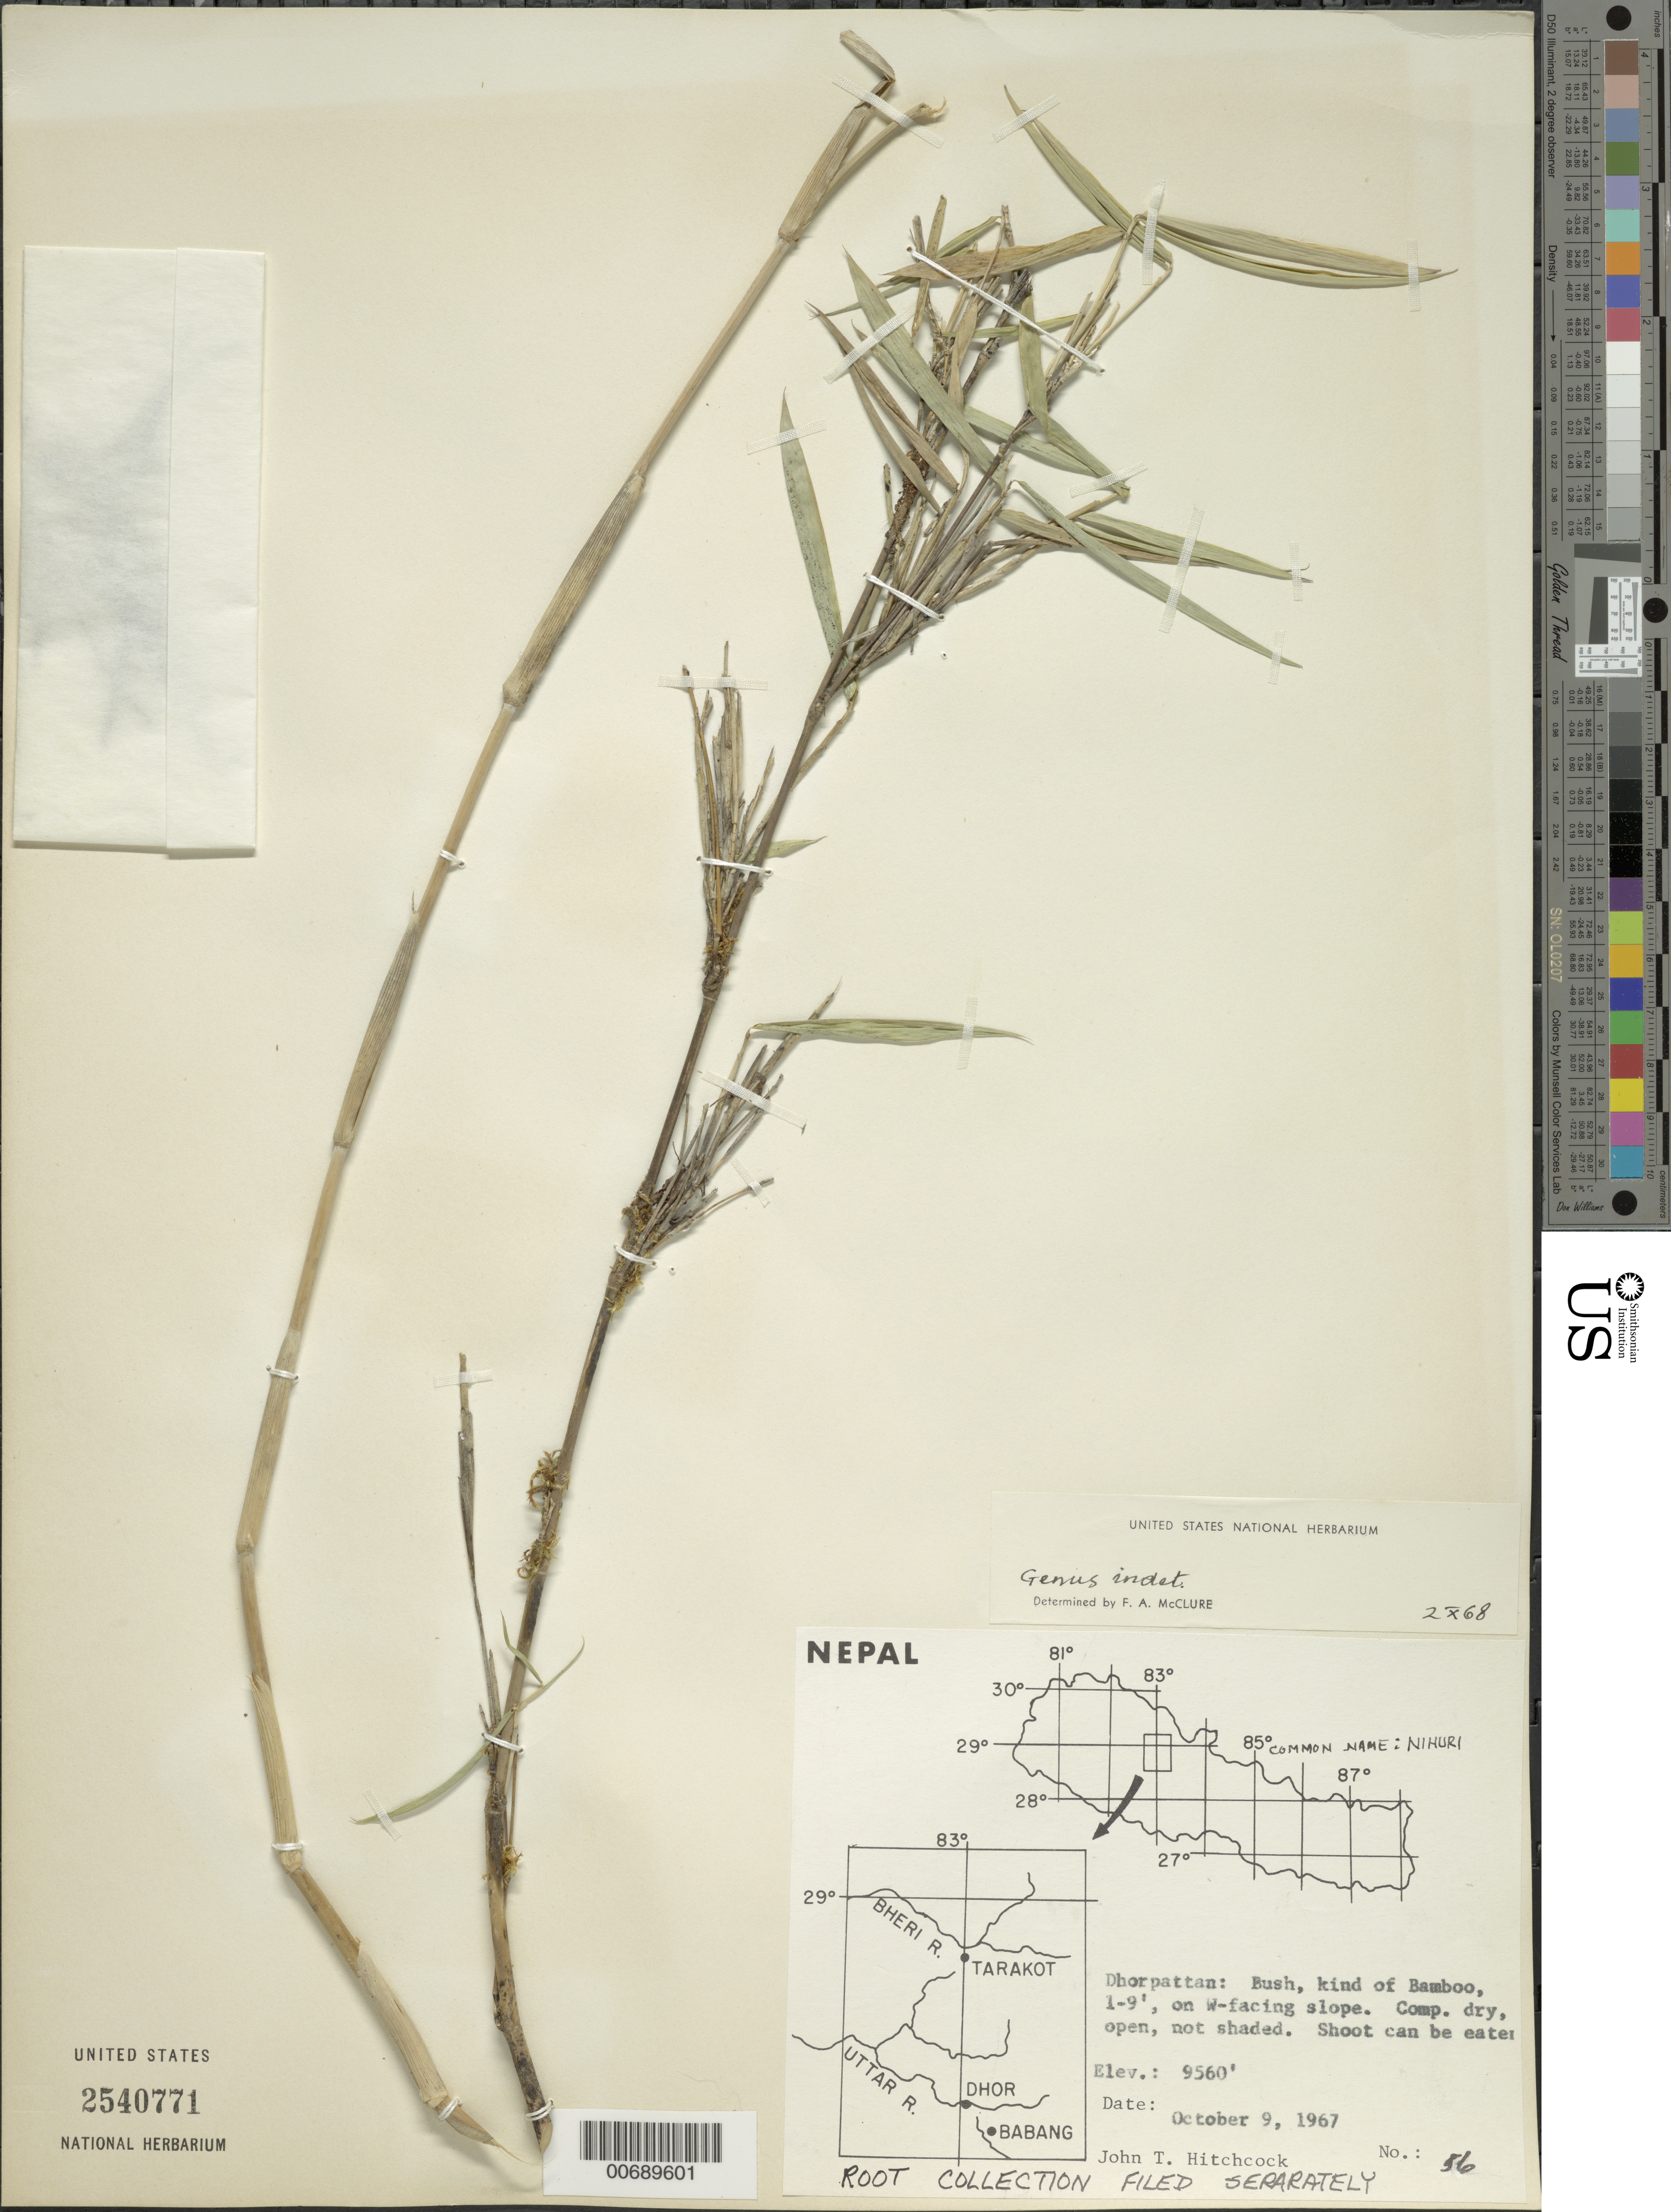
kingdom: Plantae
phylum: Tracheophyta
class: Liliopsida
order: Poales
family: Poaceae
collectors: J. T. Hitchcock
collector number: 56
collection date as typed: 09 Oct 1967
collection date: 1967-10-09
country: Nepal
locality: Dhorpattan.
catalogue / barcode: US 2540771